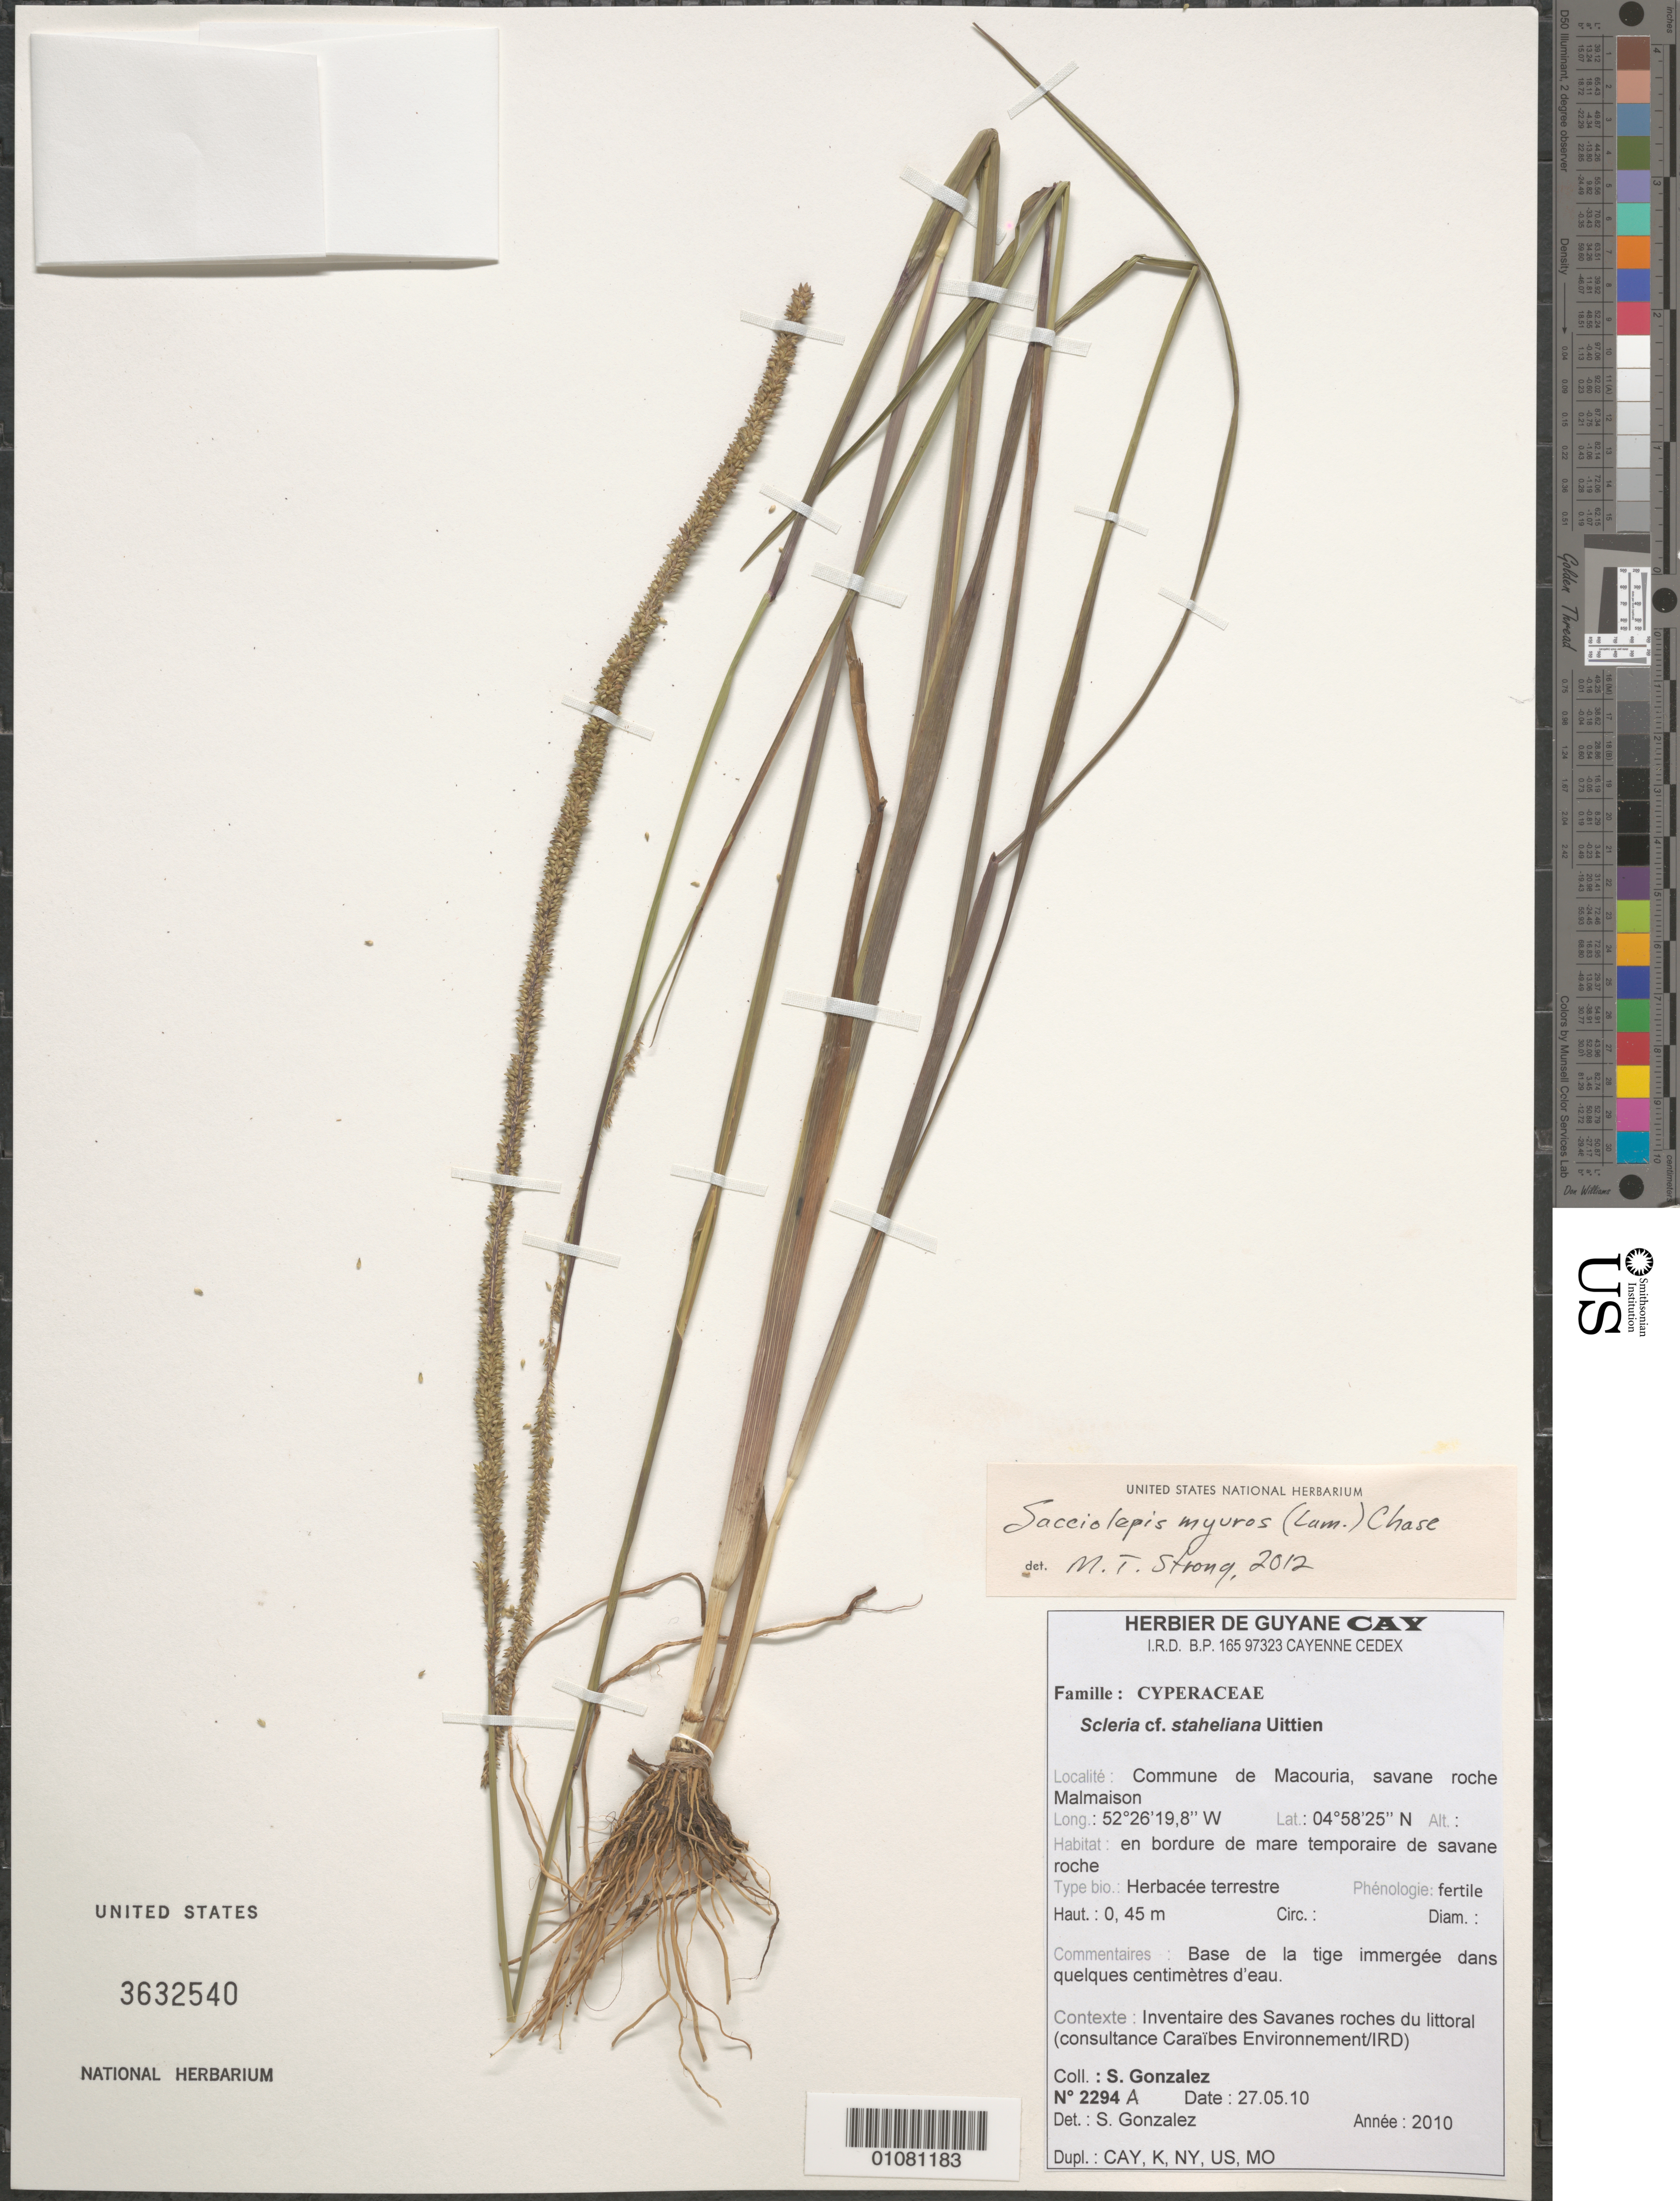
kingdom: Plantae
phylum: Tracheophyta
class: Liliopsida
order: Poales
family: Poaceae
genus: Sacciolepis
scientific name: Sacciolepis myuros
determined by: Strong, M. T., (US), Smithsonian Institution - National Museum of Natural History (UNITED STATES)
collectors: S. Gonzalez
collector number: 2294 A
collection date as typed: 27-May-10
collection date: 1910-05-27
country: French Guiana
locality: Commune de Macouria, savane roche Malmaison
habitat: Bordure de mare temporaire de savane roche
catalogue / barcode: US 3632540